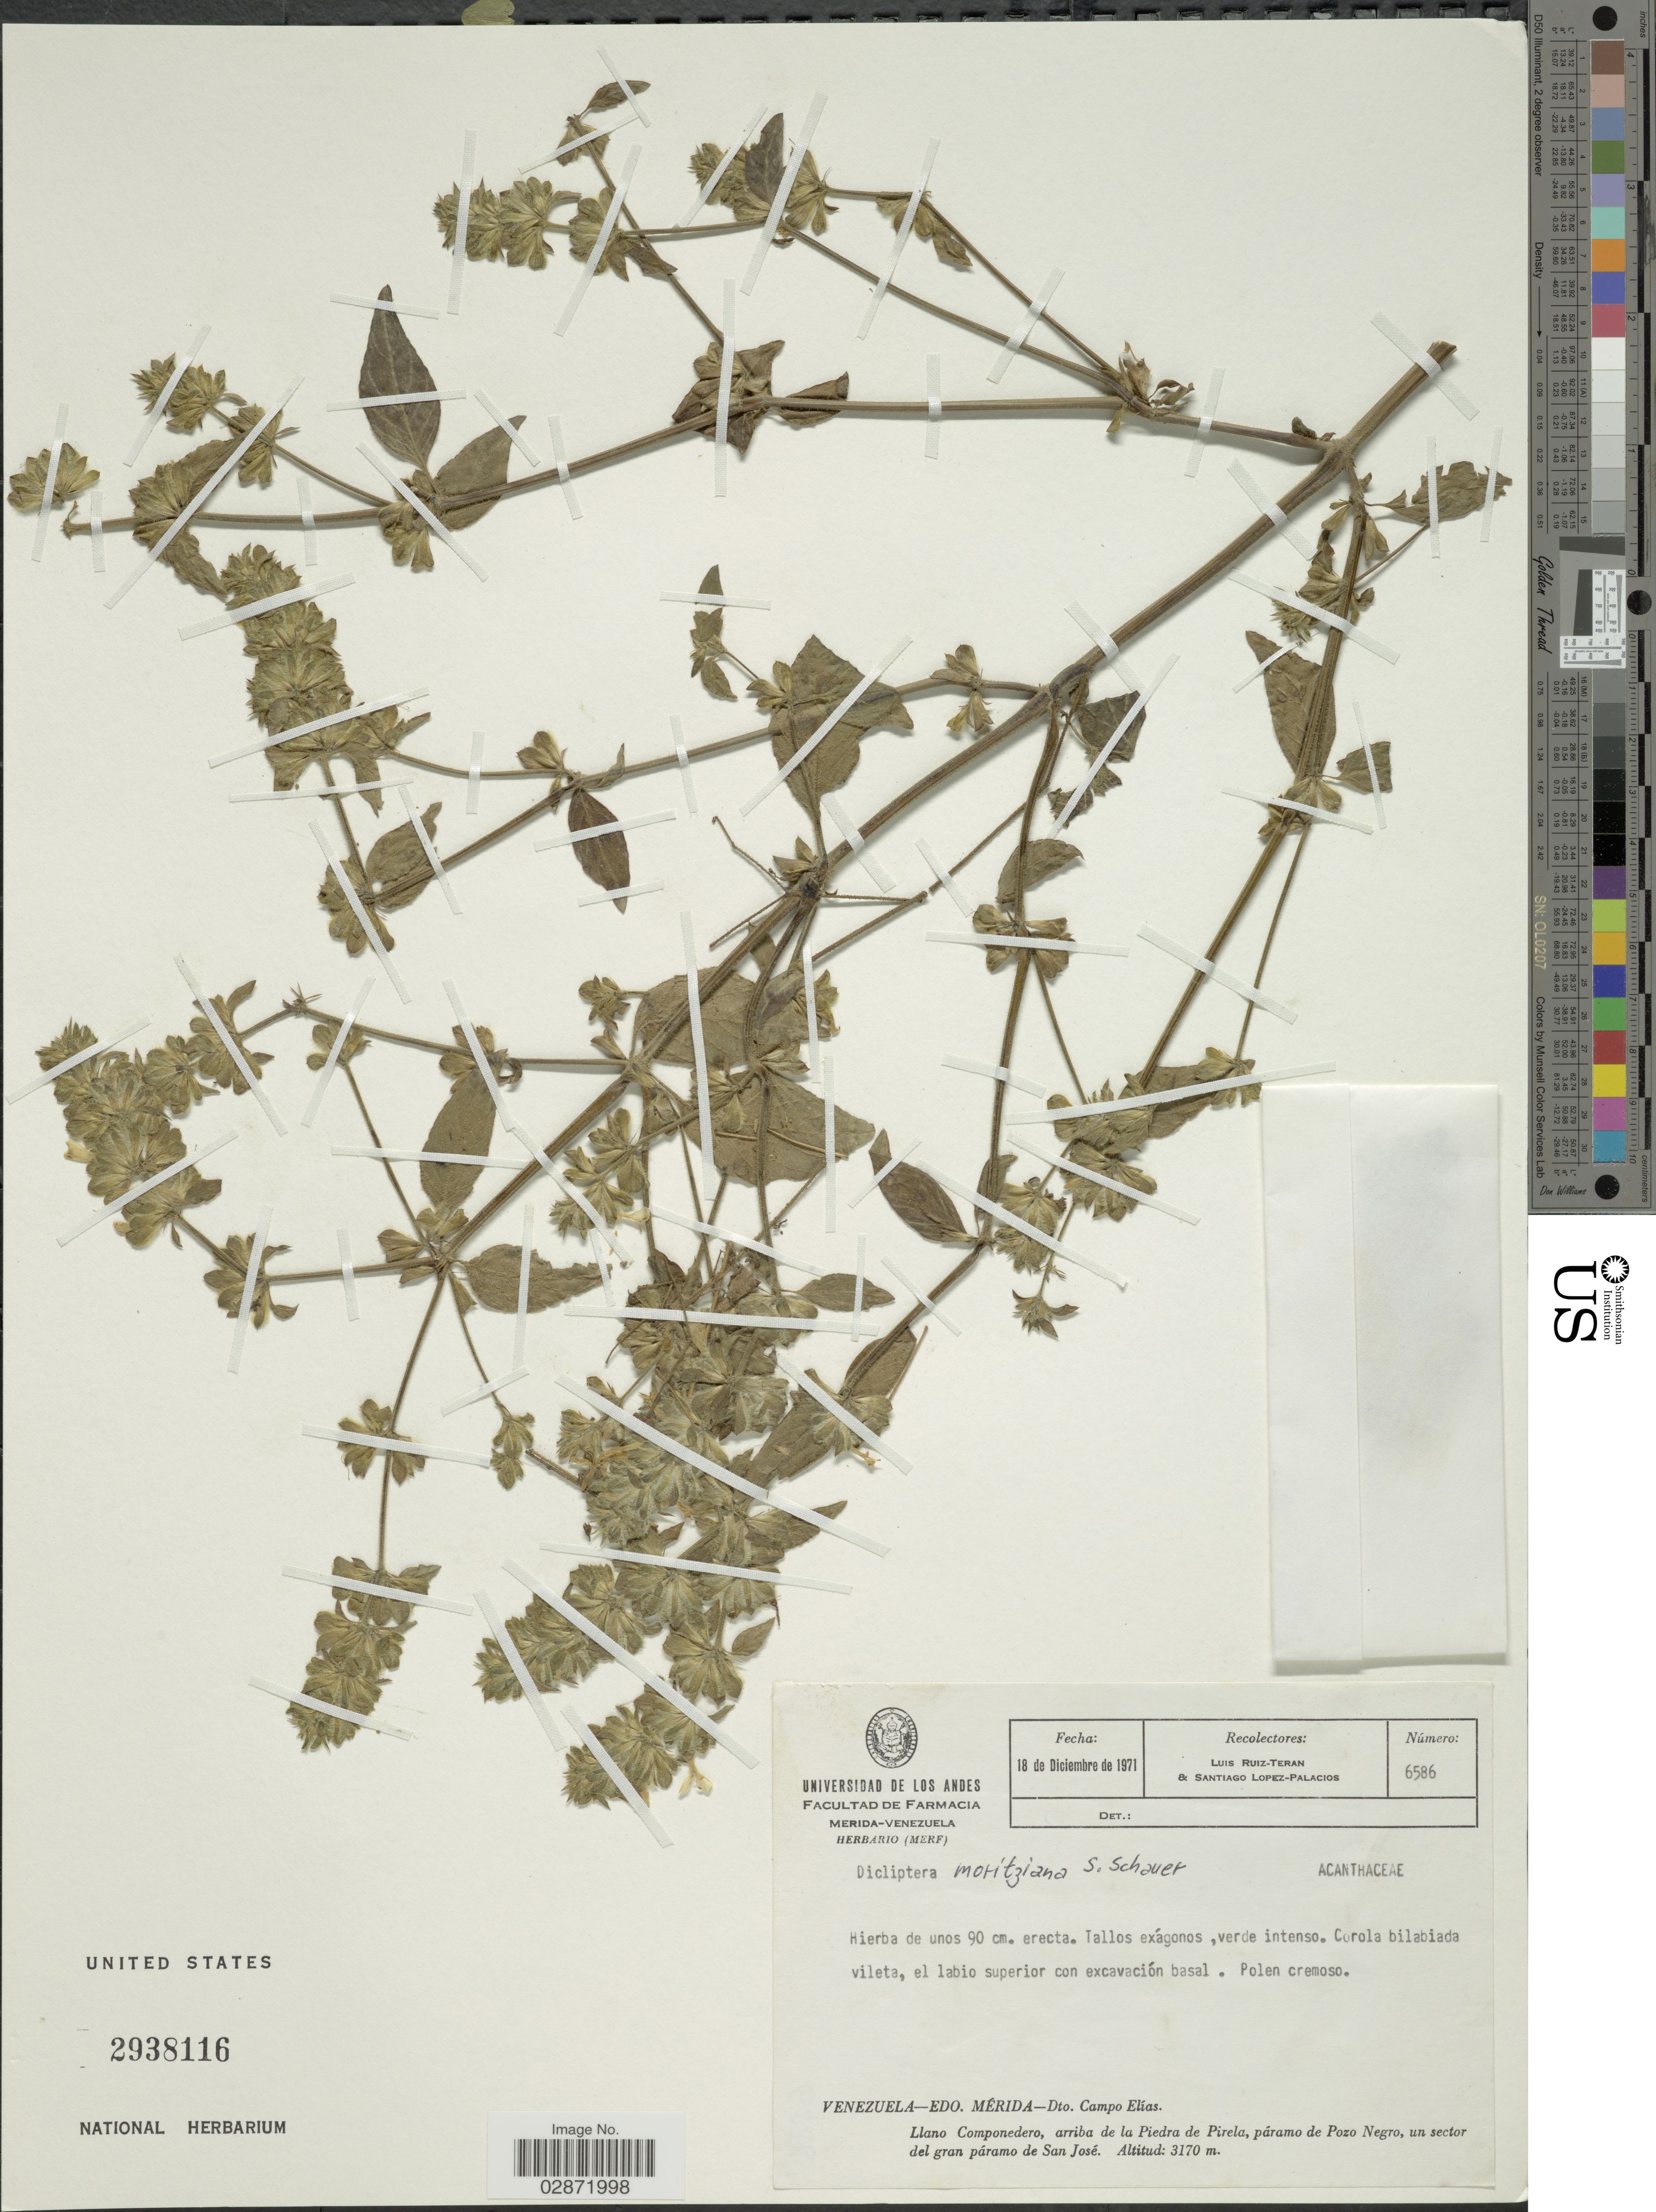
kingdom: Plantae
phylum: Tracheophyta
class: Magnoliopsida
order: Lamiales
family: Acanthaceae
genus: Dicliptera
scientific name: Dicliptera moritziana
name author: S. Schauer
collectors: L. Teran & S. López-Palacios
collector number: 6586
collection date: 1971-12-18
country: Venezuela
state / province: Mérida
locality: Edo. Mérida - Dto. Campo Elías. Llano Componedero, arriba de la Piedra de Pirela, páramo de Pozo Negro, un sector del gran páramo de San José.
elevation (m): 3170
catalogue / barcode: US 2938116